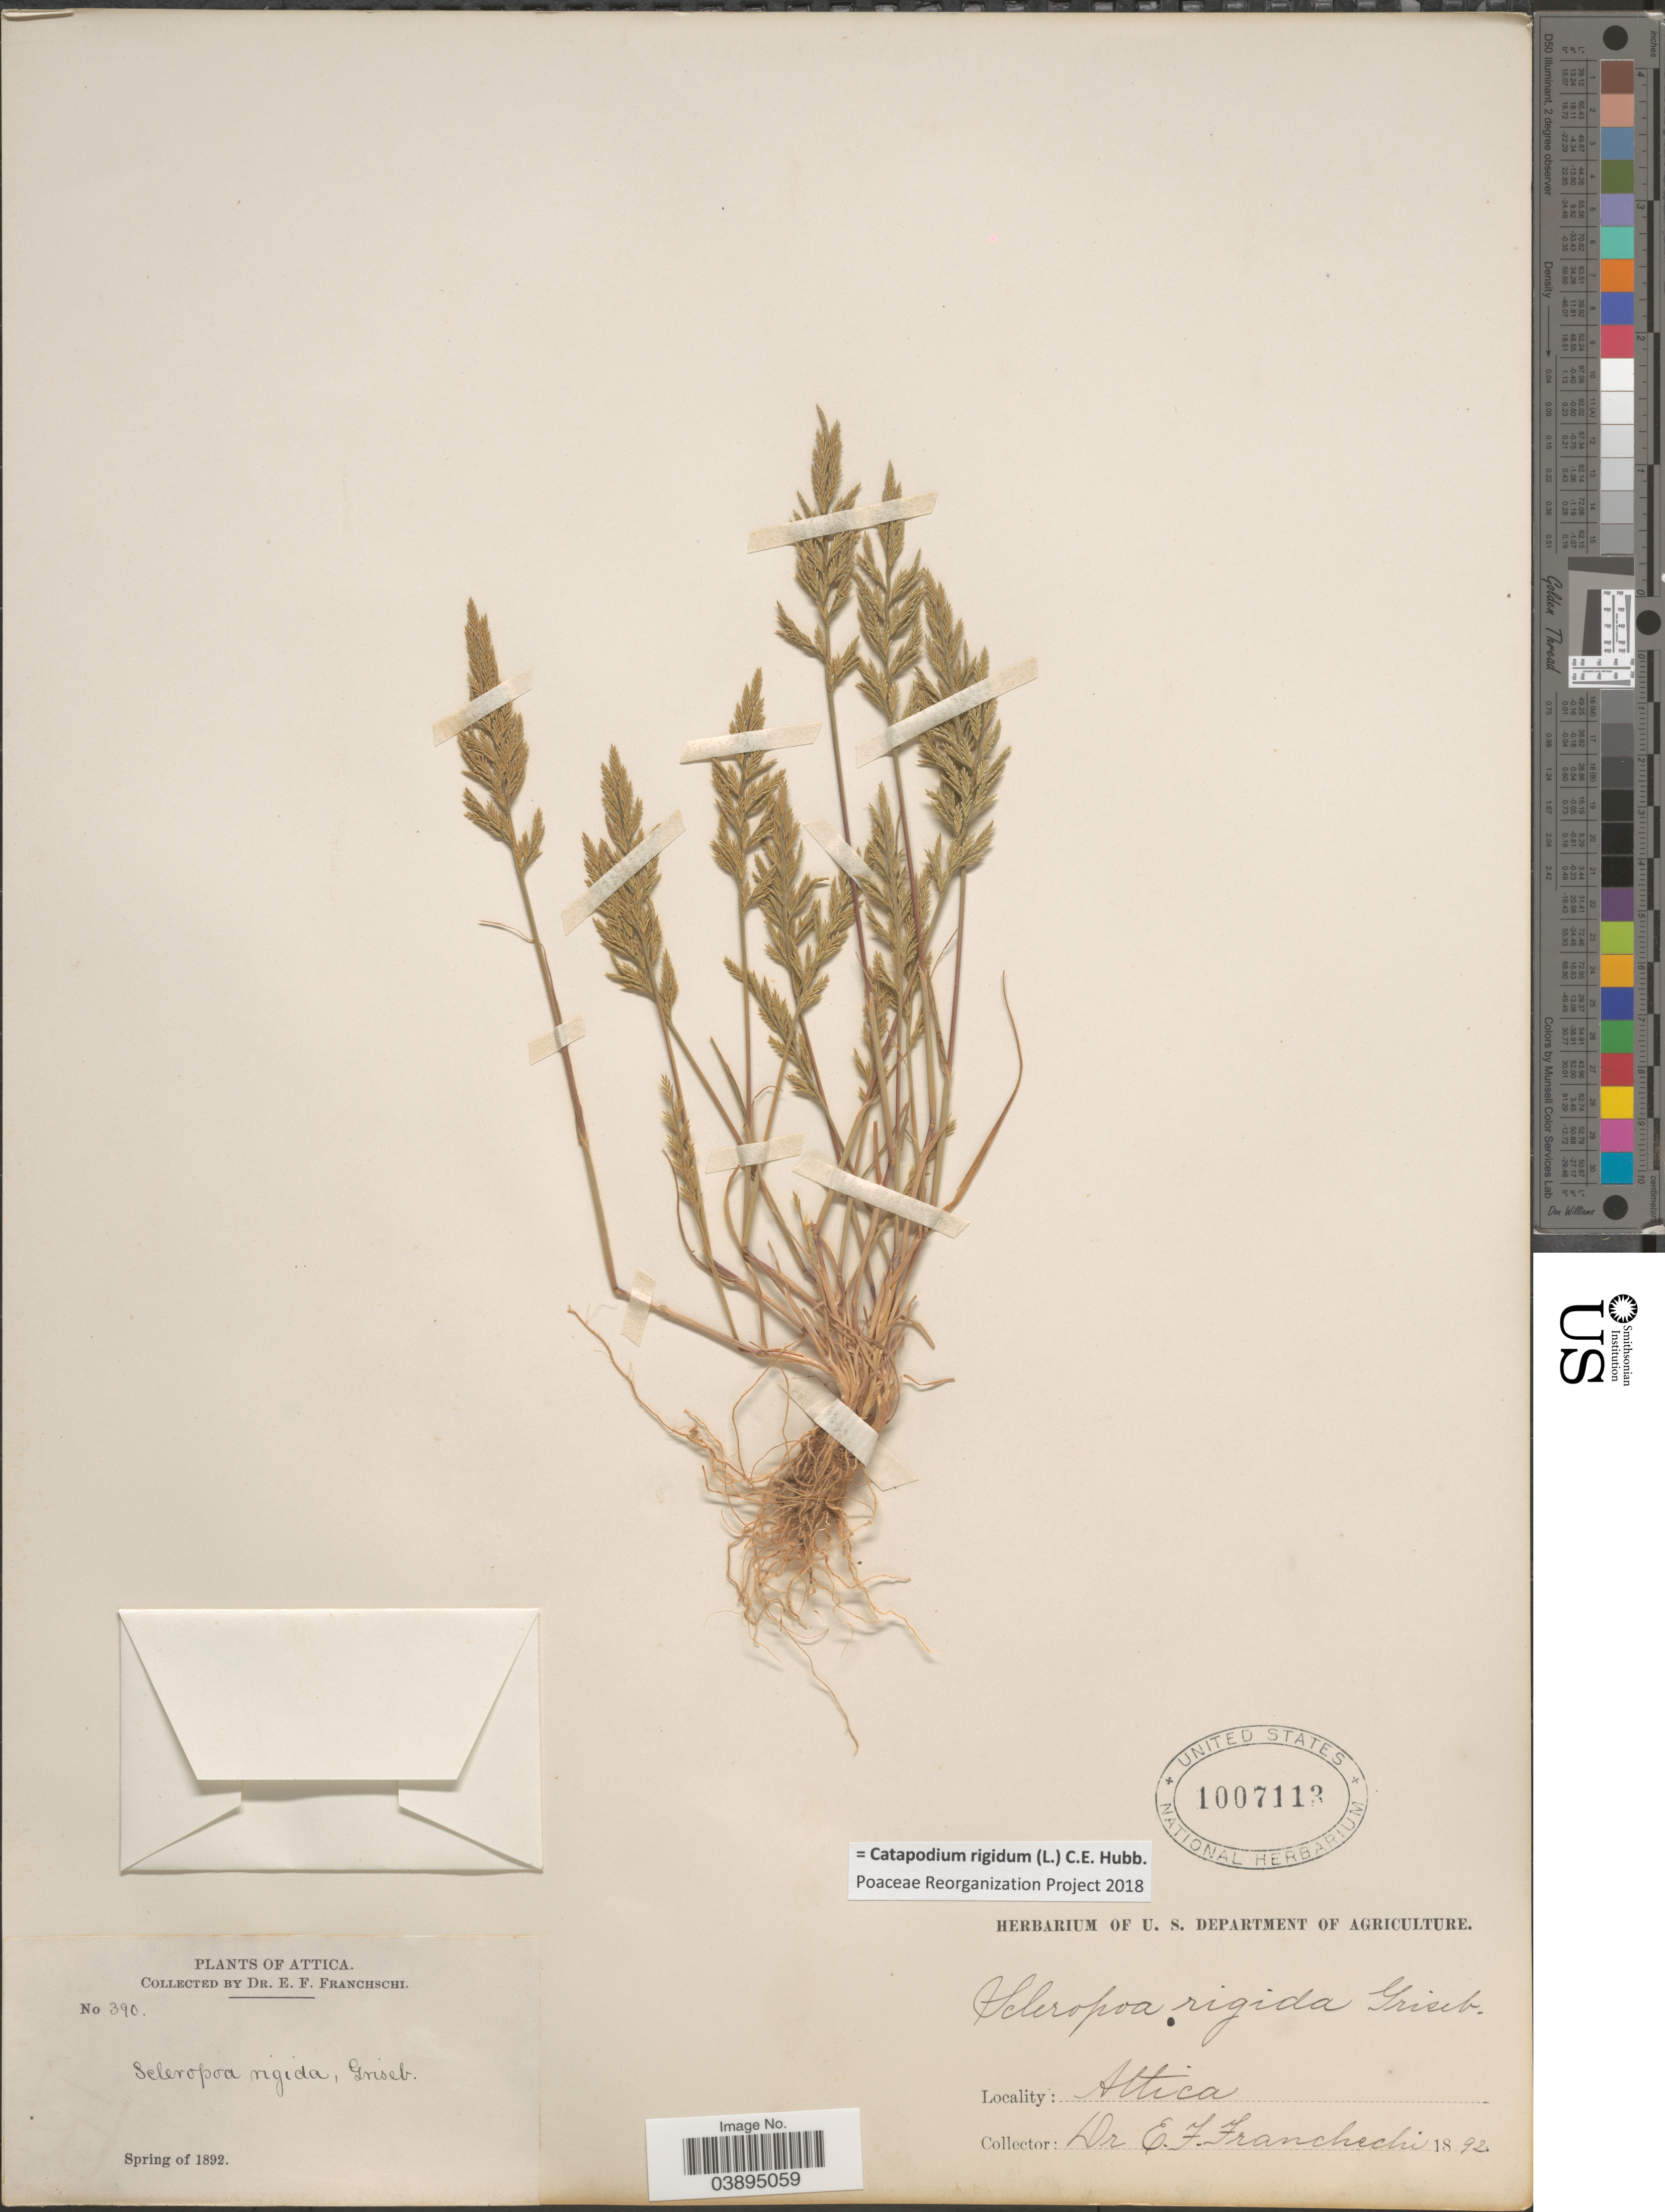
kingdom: Plantae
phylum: Tracheophyta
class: Liliopsida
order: Poales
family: Poaceae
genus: Catapodium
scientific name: Catapodium rigidum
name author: (L.) C.E. Hubb.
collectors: E. Franchschi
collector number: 390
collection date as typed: Spring of 1892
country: Greece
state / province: Attica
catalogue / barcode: US 1007113